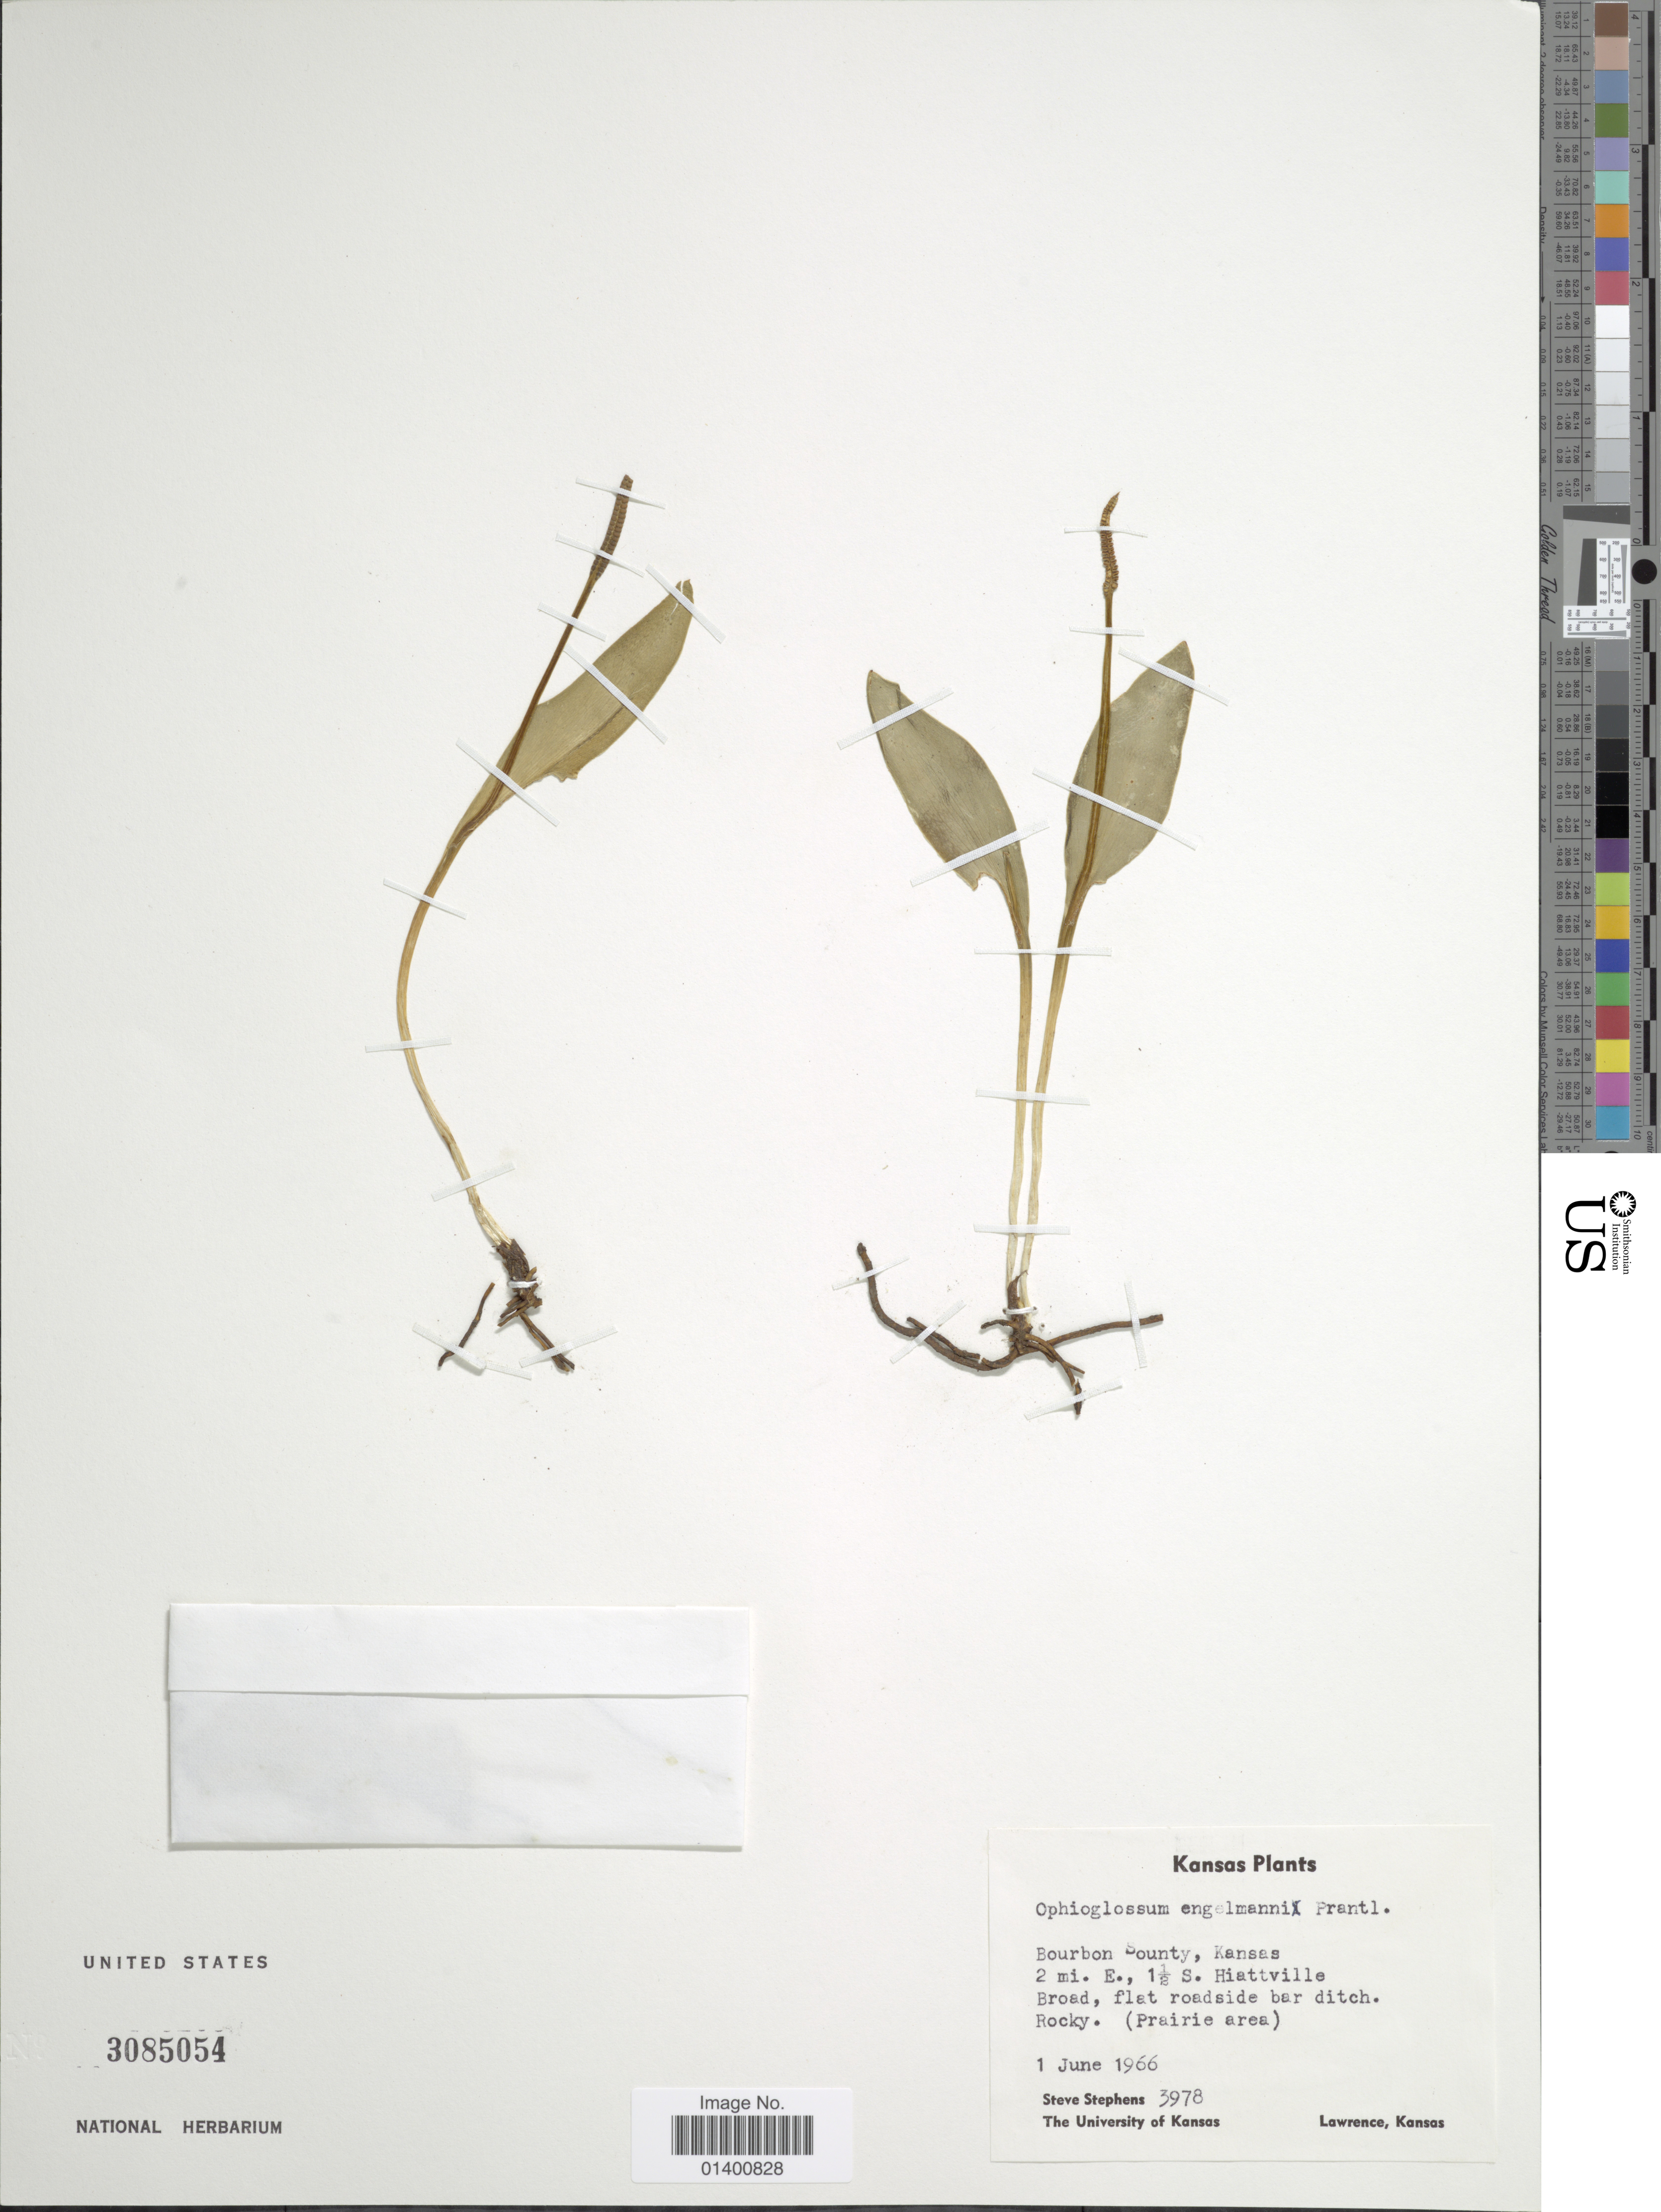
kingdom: Plantae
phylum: Tracheophyta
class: Polypodiopsida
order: Ophioglossales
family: Ophioglossaceae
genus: Ophioglossum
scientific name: Ophioglossum engelmannii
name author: Prantl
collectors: S. Stephens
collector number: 3978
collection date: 1966-06-01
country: United States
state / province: Kansas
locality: Bourbon County, 2 mi. E., 1½ S. of Hiattville Broad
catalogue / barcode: US 3085054